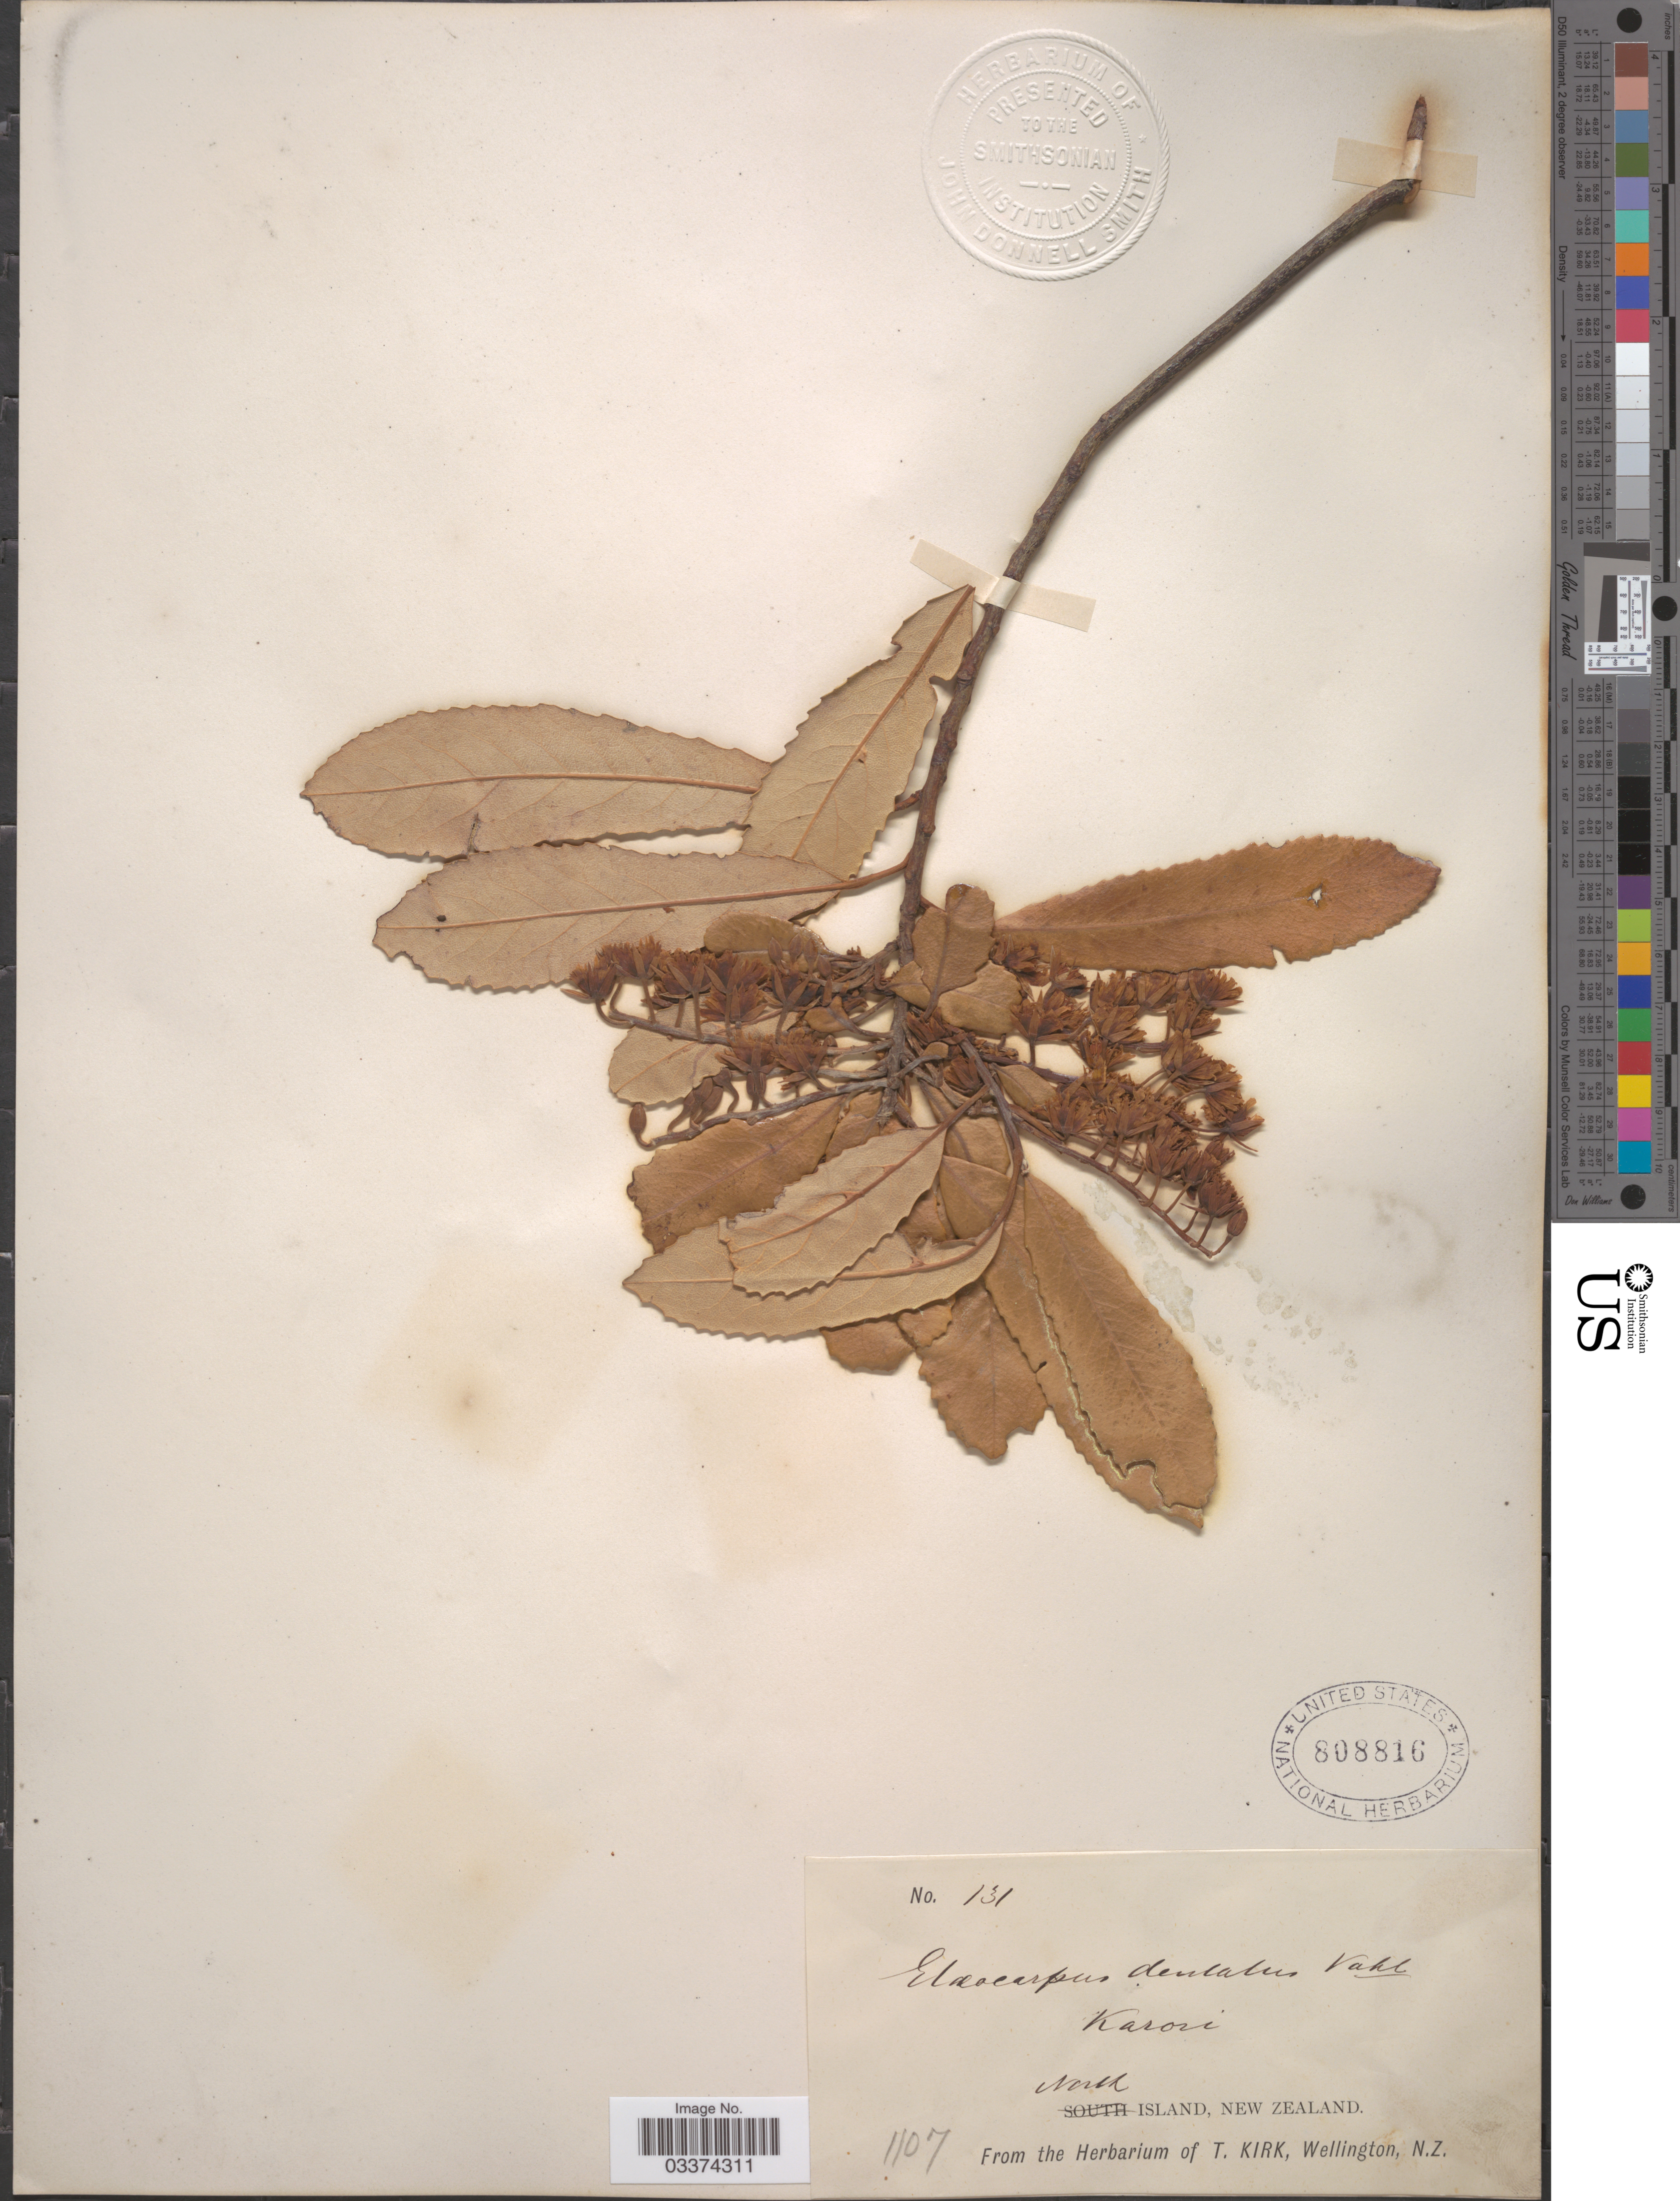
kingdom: Plantae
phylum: Tracheophyta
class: Magnoliopsida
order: Oxalidales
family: Elaeocarpaceae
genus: Elaeocarpus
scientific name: Elaeocarpus dentatus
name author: (J.R. Forst. & G. Forst.) Vahl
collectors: ex herb. T. Kirk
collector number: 131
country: New Zealand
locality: North Island.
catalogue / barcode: US 808816